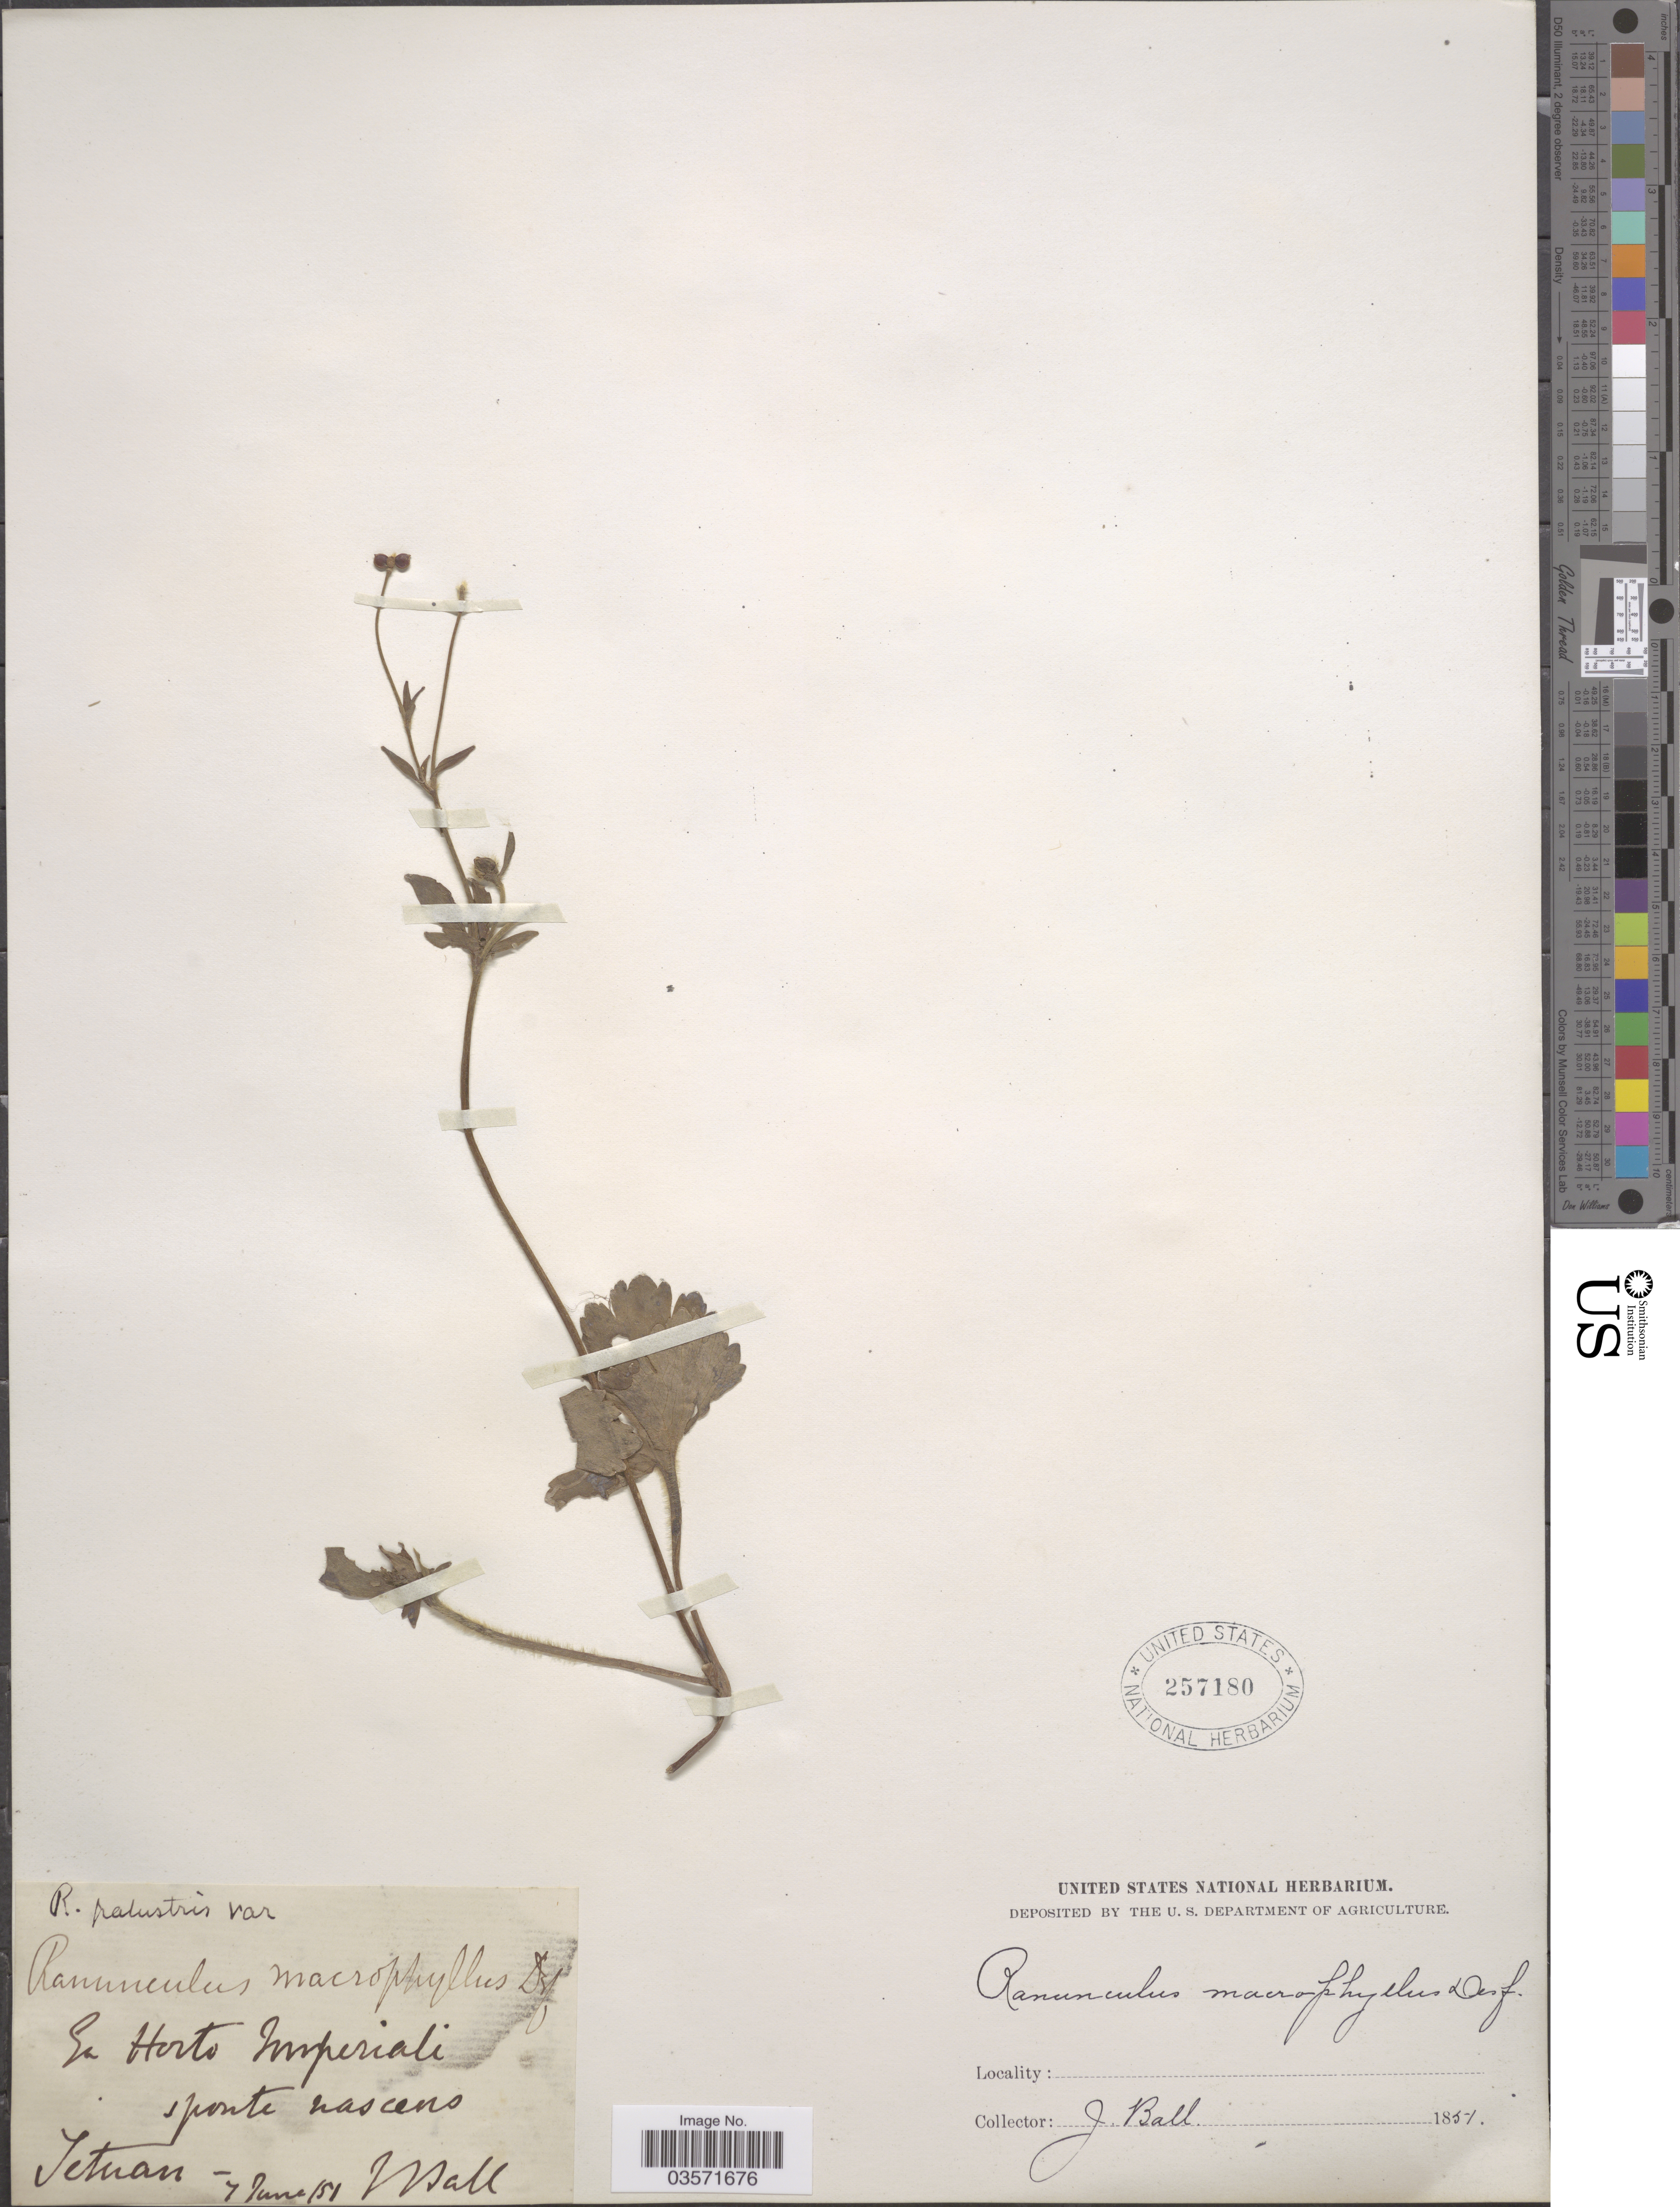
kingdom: Plantae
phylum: Tracheophyta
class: Magnoliopsida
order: Ranunculales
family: Ranunculaceae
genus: Ranunculus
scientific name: Ranunculus macrophyllus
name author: Desf.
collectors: J. Ball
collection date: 1851-06-07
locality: Ex Horto Imperiali sponte nasceno. Tetuan.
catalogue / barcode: US 257180